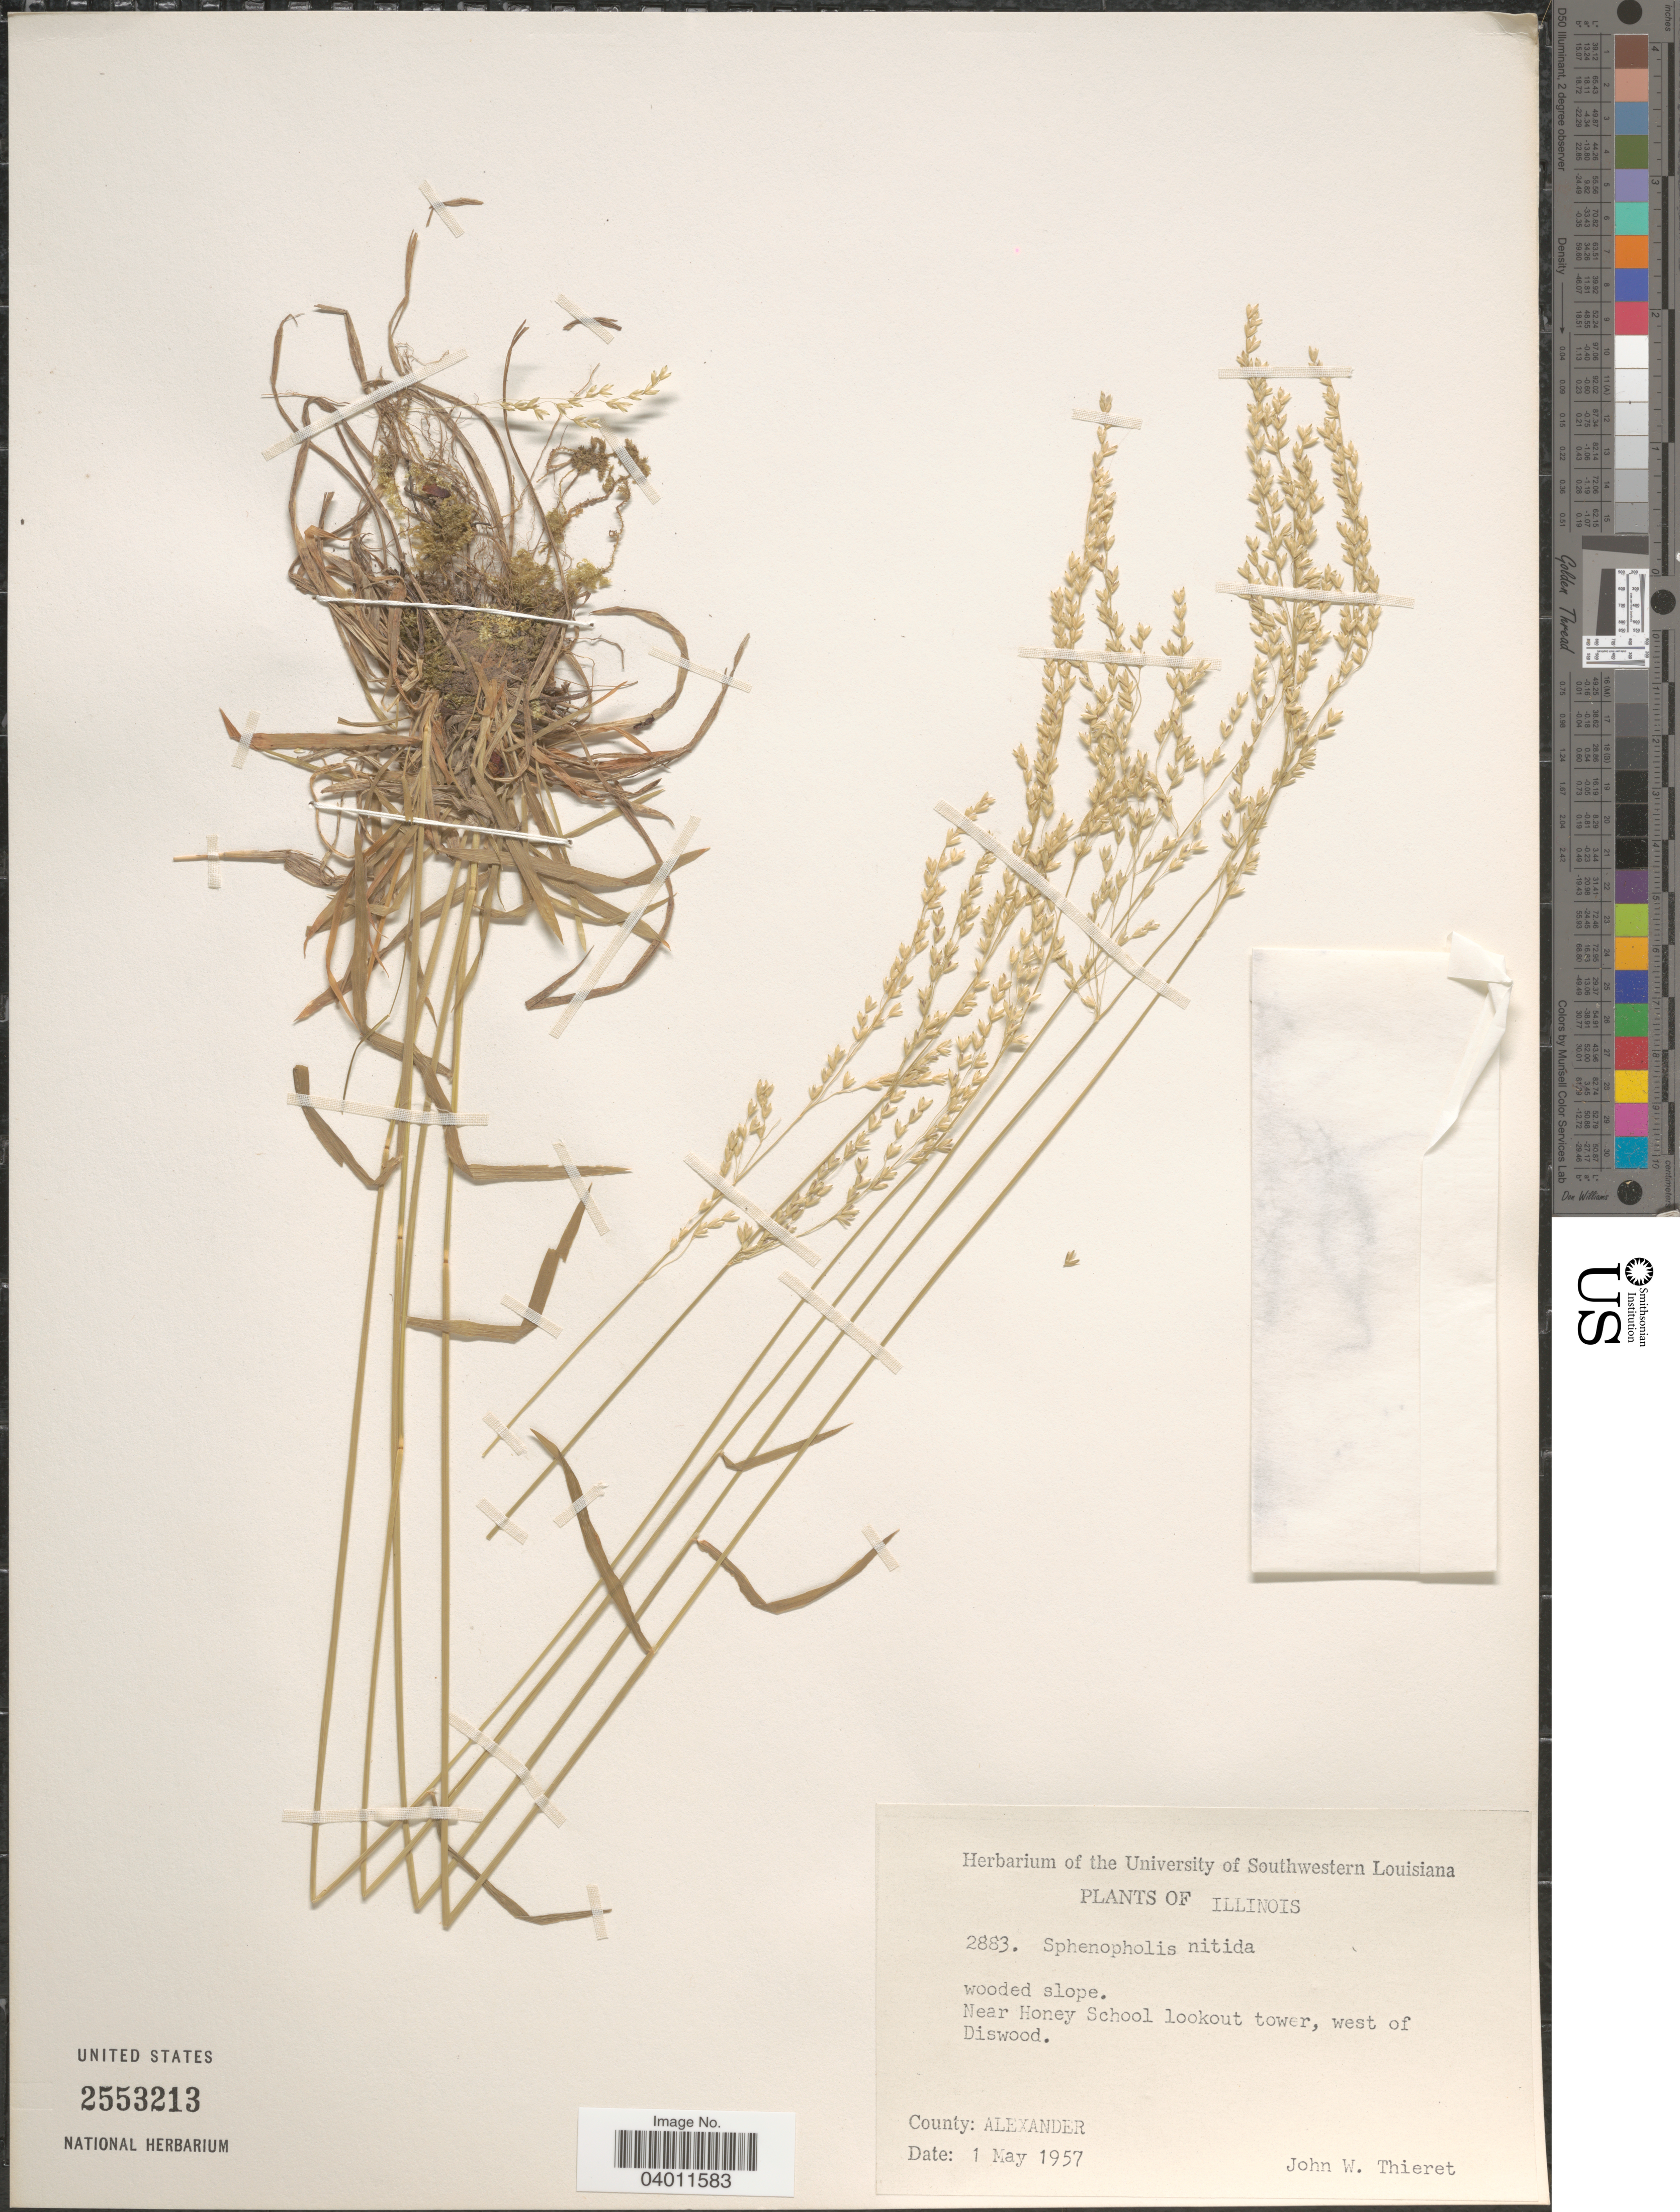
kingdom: Plantae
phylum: Tracheophyta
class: Liliopsida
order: Poales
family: Poaceae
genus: Sphenopholis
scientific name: Sphenopholis nitida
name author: (Biehler) Scribn.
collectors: J. W. Thieret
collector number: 2883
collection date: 1957-05-01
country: United States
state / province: Illinois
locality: Near Honey School lookout tower, west of Diswood. County: Alexander.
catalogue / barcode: US 2553213